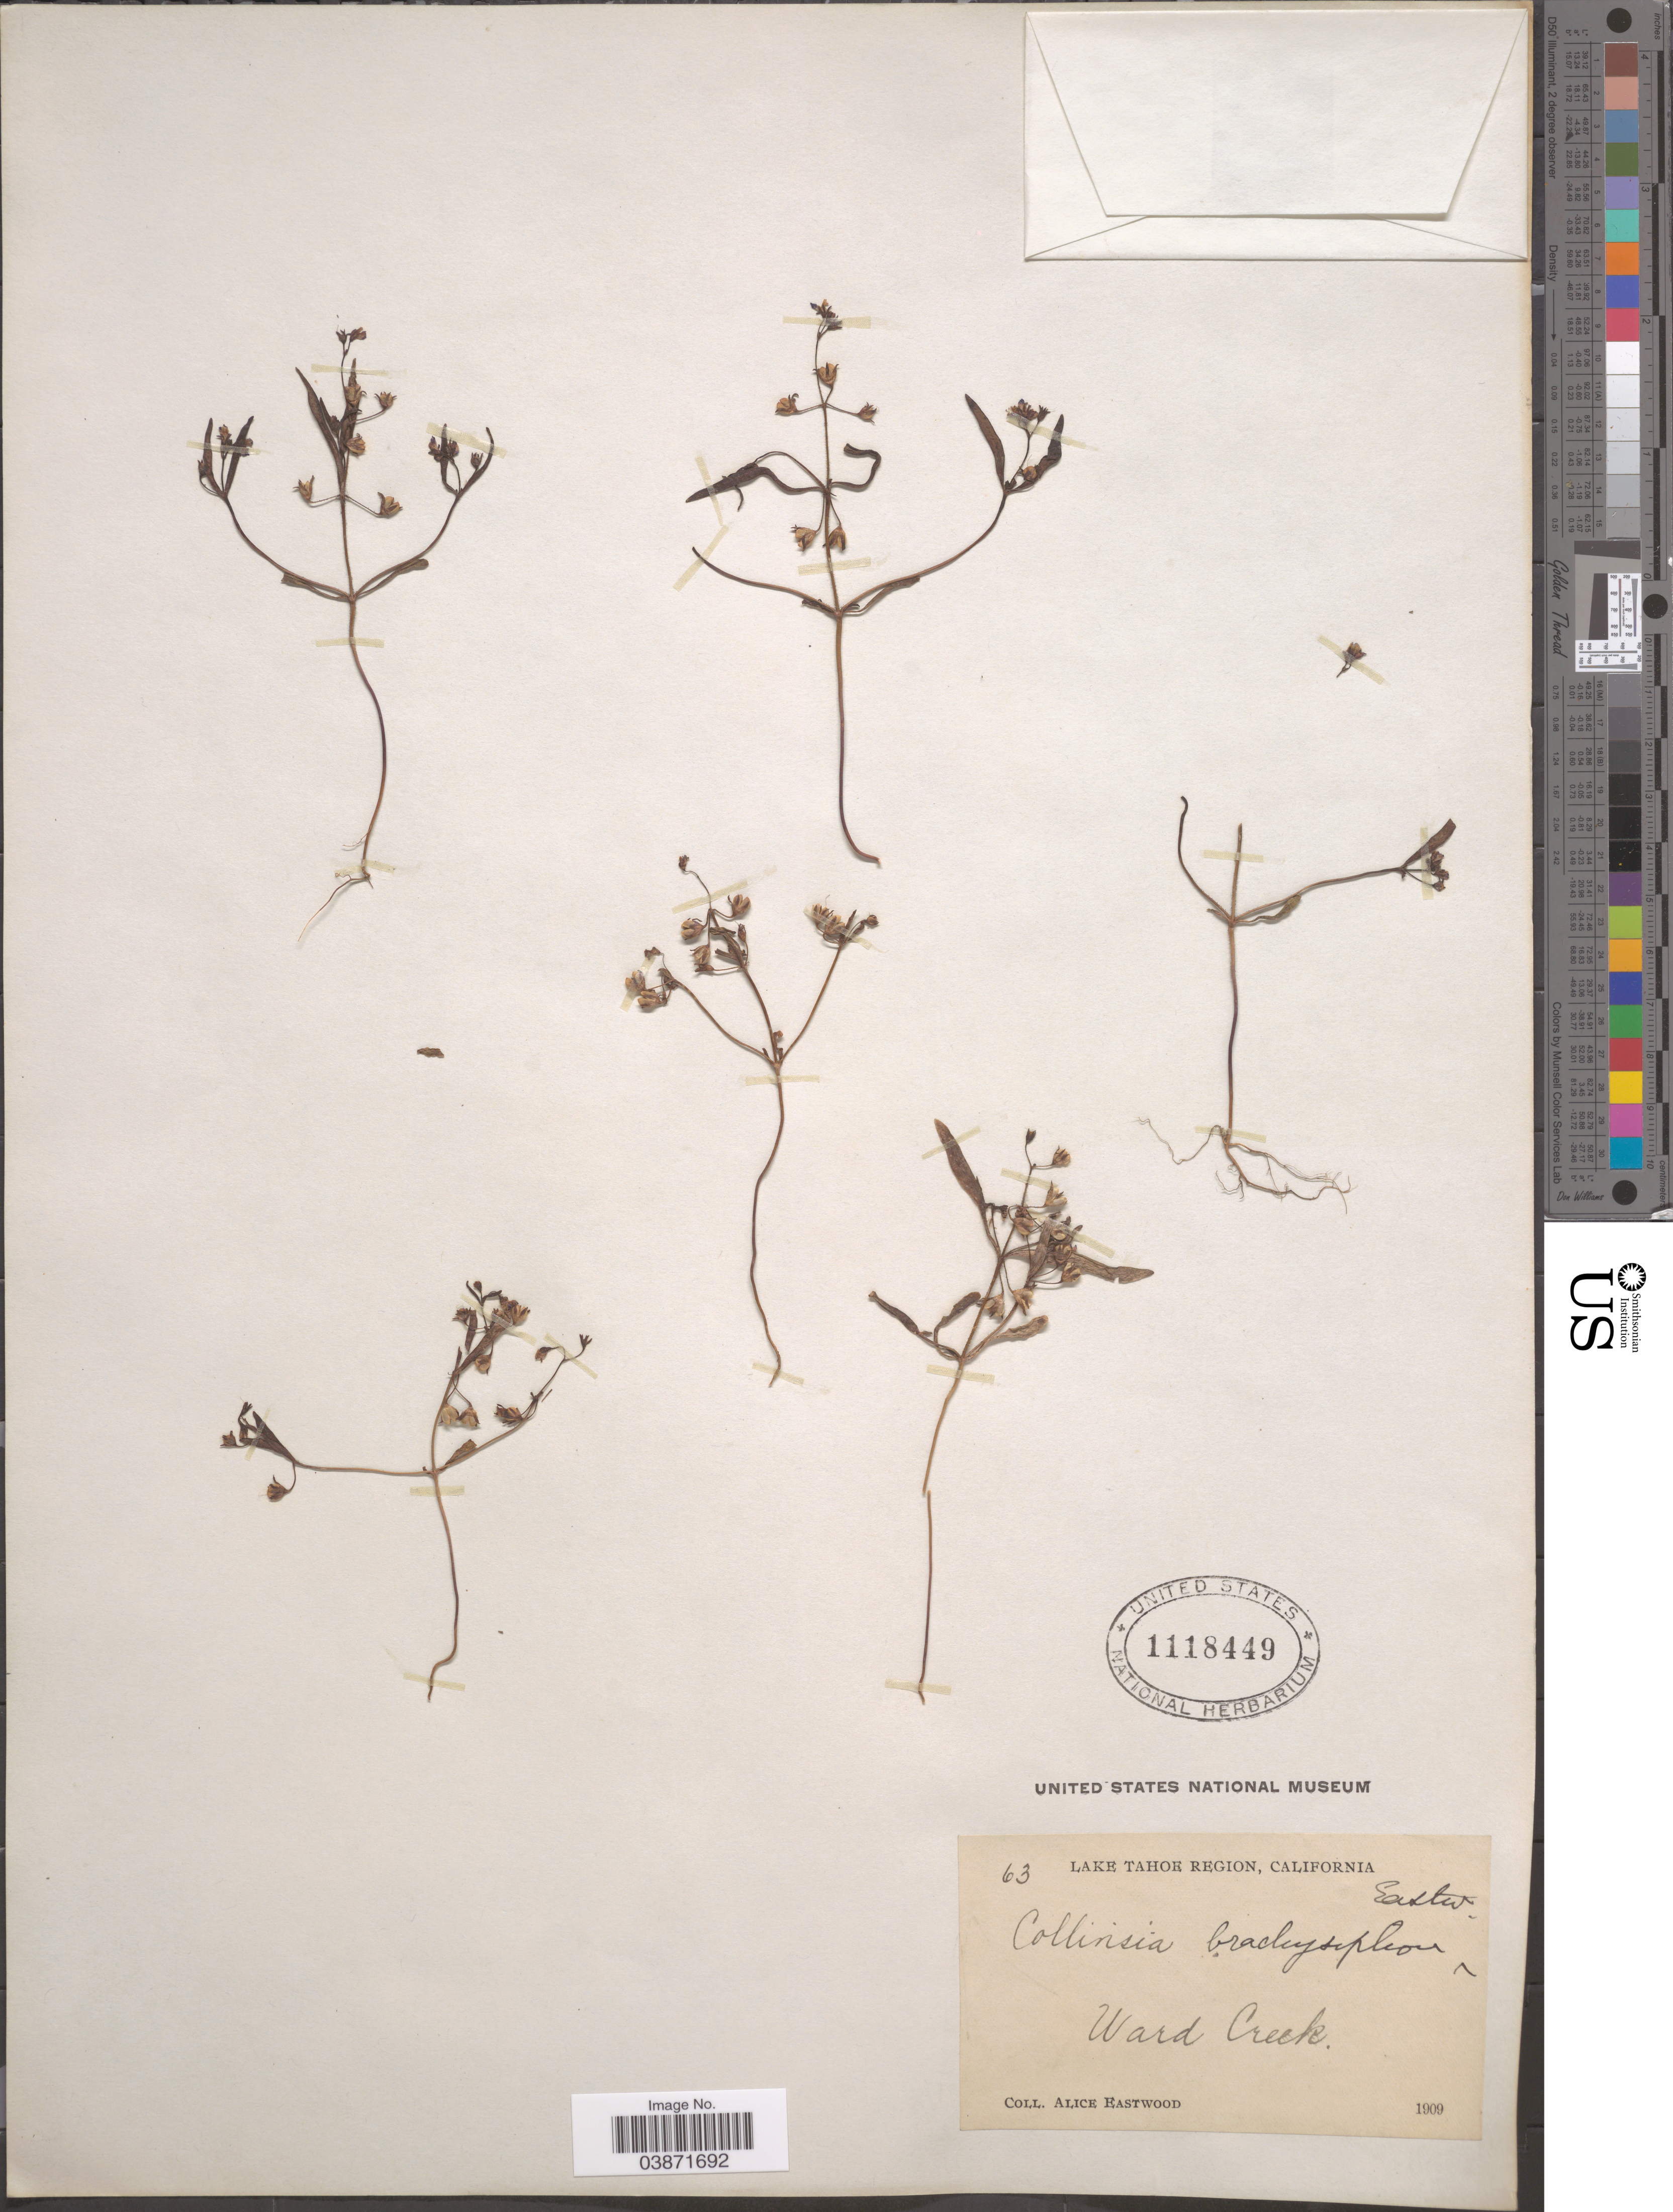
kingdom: Plantae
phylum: Tracheophyta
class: Magnoliopsida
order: Lamiales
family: Plantaginaceae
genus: Collinsia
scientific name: Collinsia torreyi var. wrightii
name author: A. Gray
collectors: A. Eastwood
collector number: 63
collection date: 1909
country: United States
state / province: California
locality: Lake Tahoe Region. Ward Creek.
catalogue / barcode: US 1118449